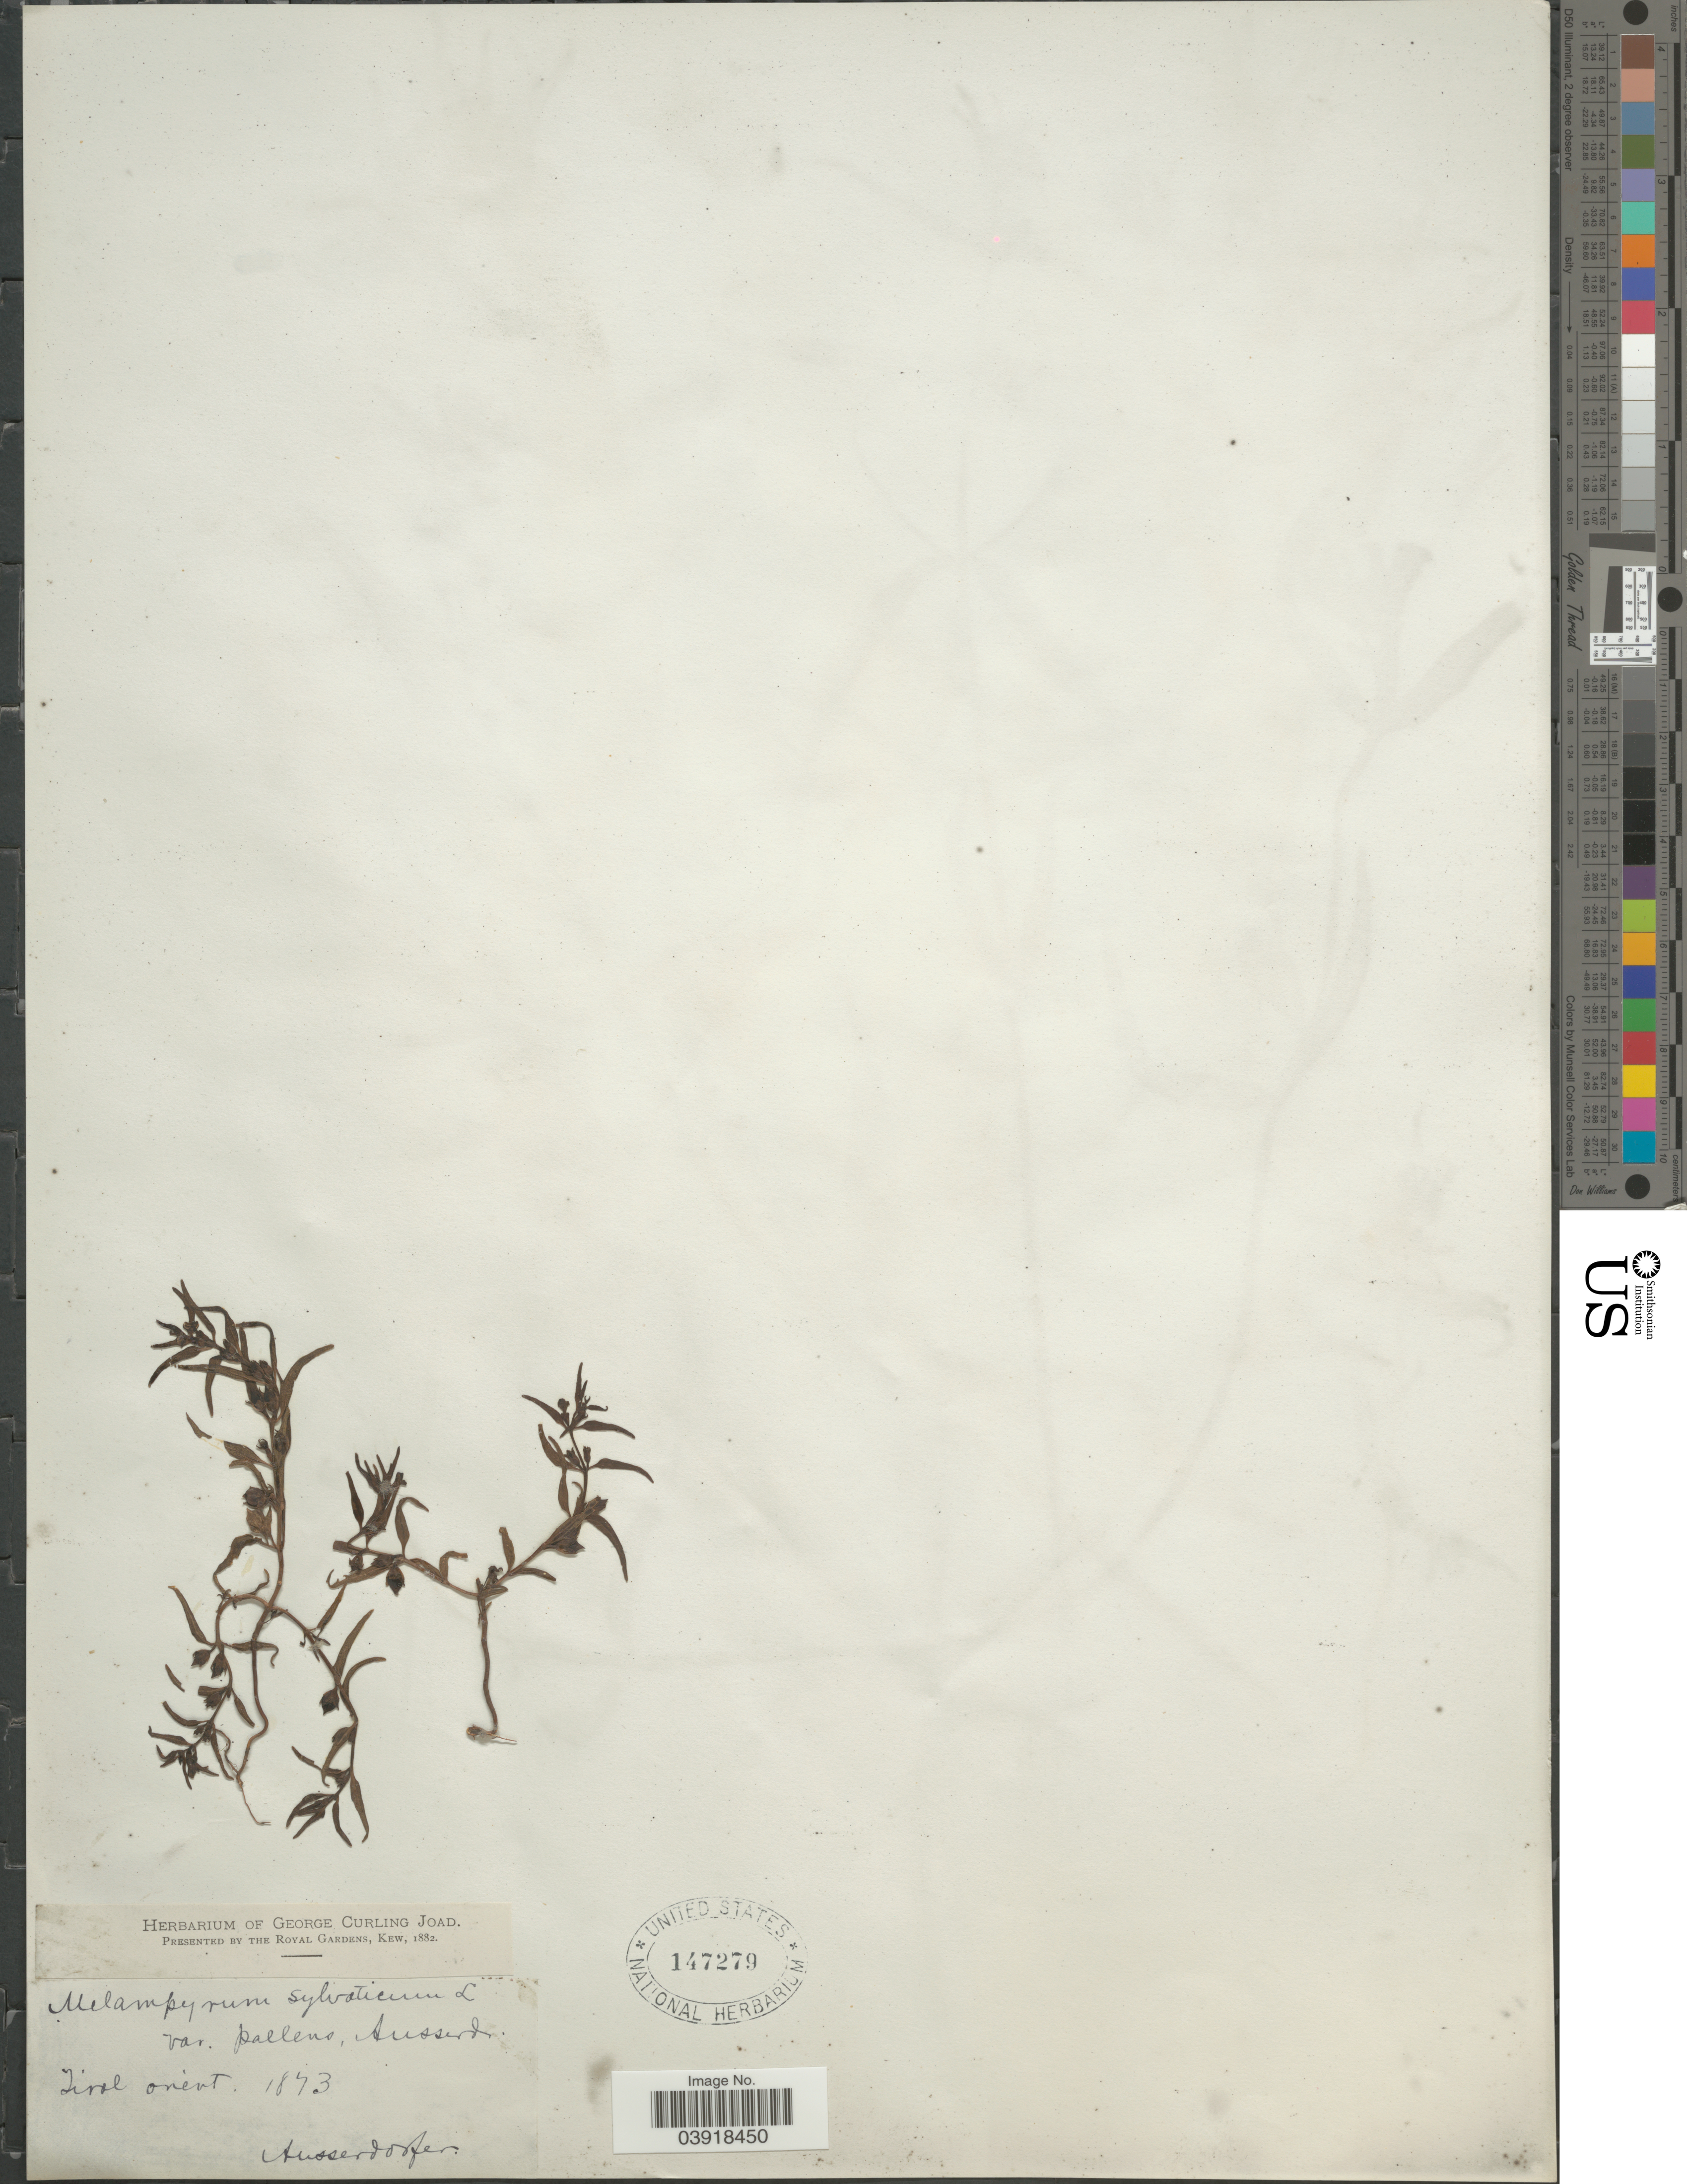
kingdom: Plantae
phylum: Tracheophyta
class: Magnoliopsida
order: Lamiales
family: Orobanchaceae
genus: Melampyrum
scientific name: Melampyrum sylvaticum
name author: L.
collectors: Ausserdorfer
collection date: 1873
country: Austria / Italy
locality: Tirol orient.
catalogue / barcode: US 147279